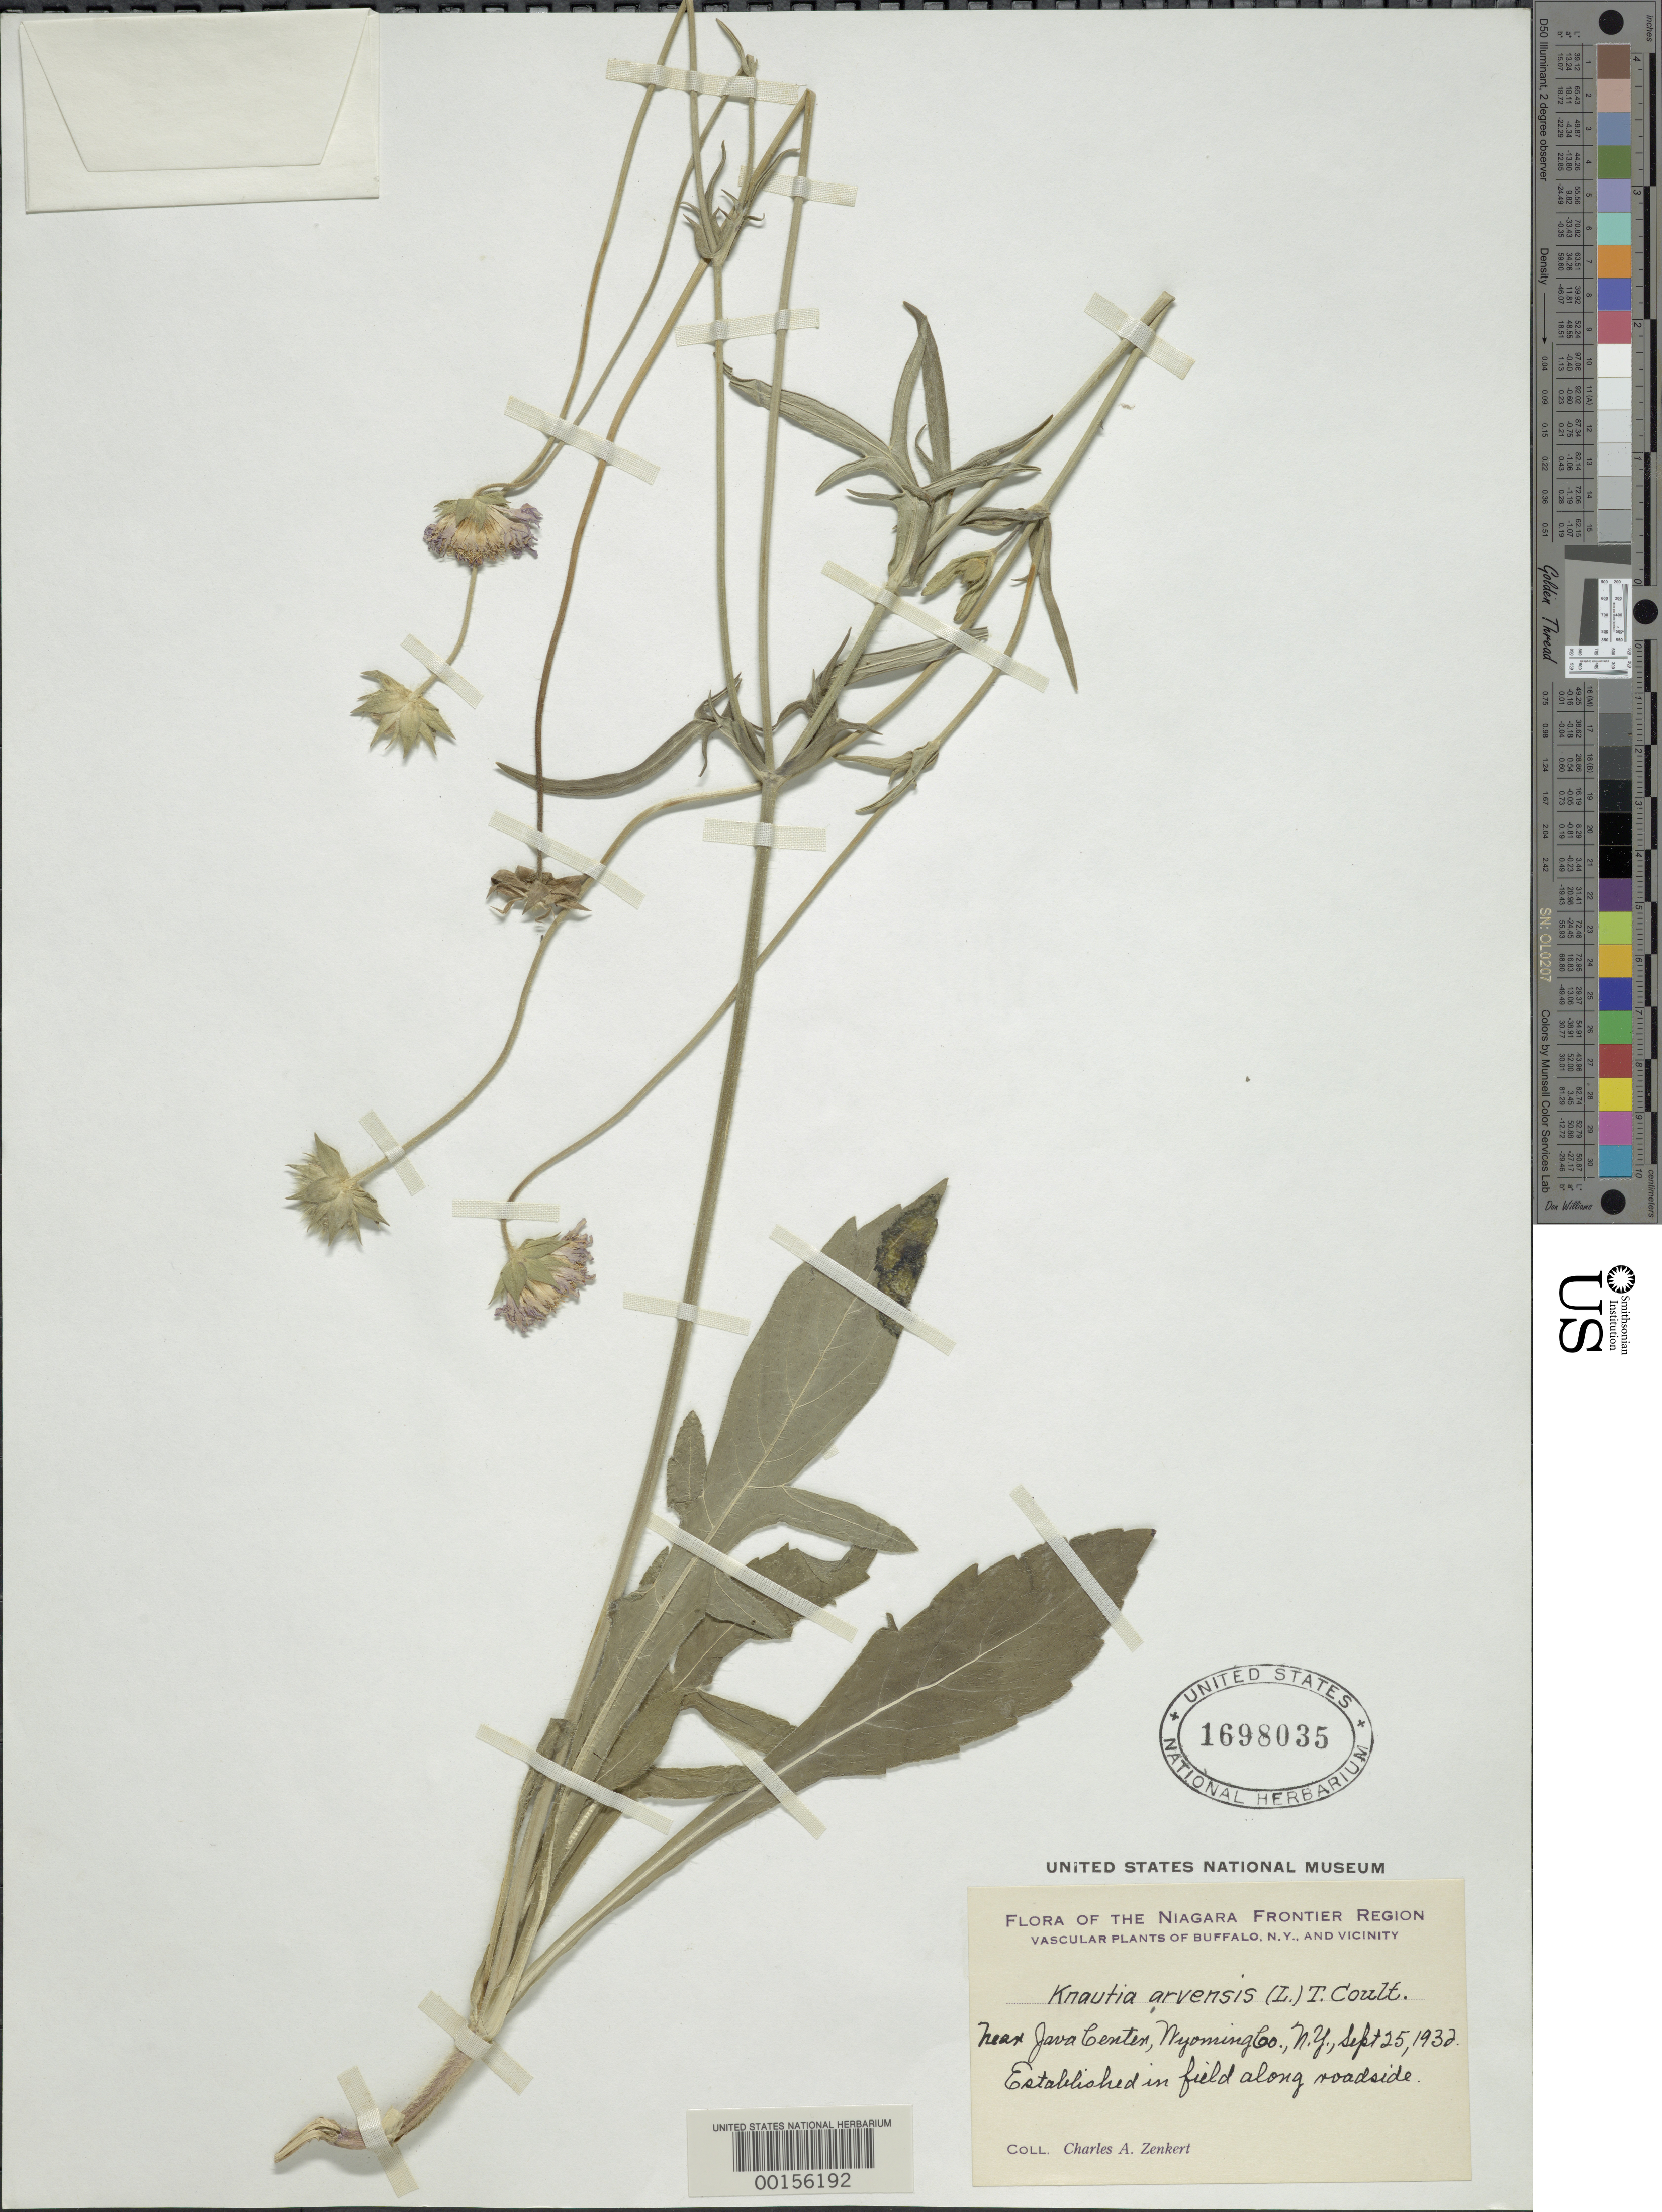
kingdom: Plantae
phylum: Tracheophyta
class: Magnoliopsida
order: Dipsacales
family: Caprifoliaceae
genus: Knautia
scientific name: Knautia arvensis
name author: (L.) Coult.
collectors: C. Zenkert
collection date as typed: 25 Sep 1932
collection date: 1932-09-25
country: United States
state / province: New York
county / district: Wyoming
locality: Near Java Center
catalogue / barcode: US 1698035